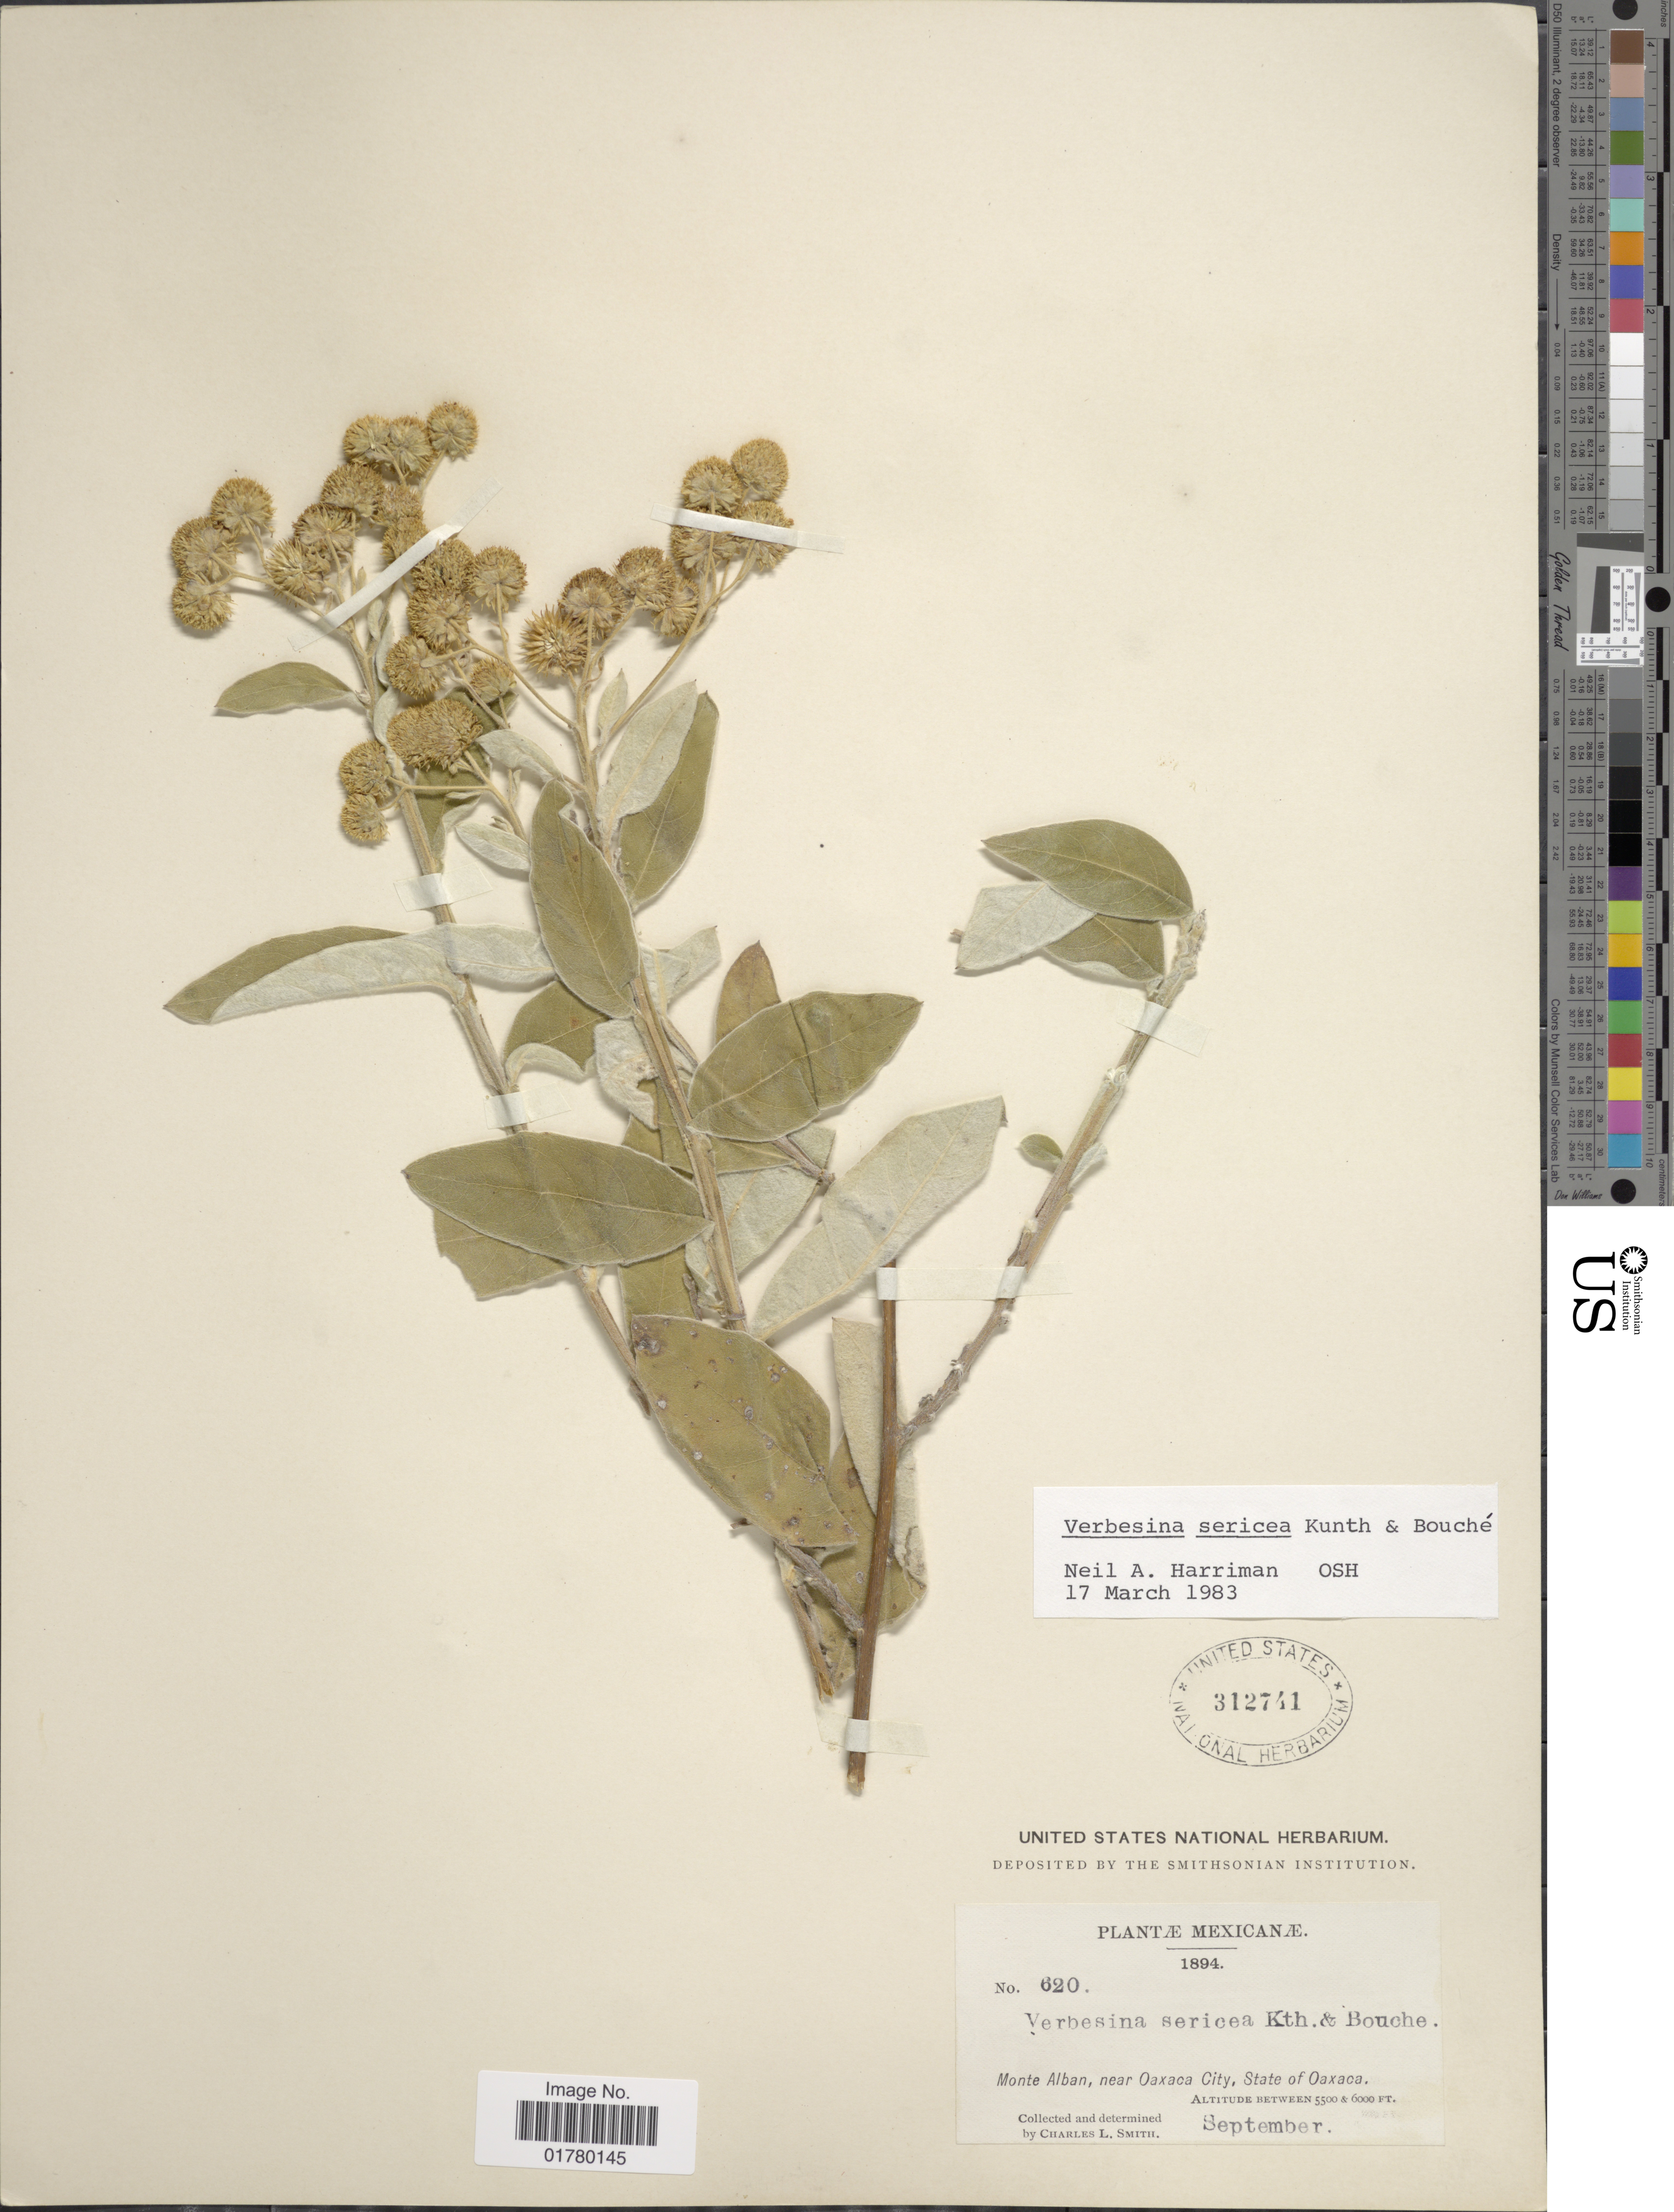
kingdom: Plantae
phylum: Tracheophyta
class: Magnoliopsida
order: Asterales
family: Asteraceae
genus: Verbesina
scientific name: Verbesina sericea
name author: Kunth & C.D. Bouché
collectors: C. L. Smith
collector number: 620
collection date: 1894-09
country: Mexico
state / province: Oaxaca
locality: Monte Alban, near Oaxaca City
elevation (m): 1676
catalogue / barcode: US 312741